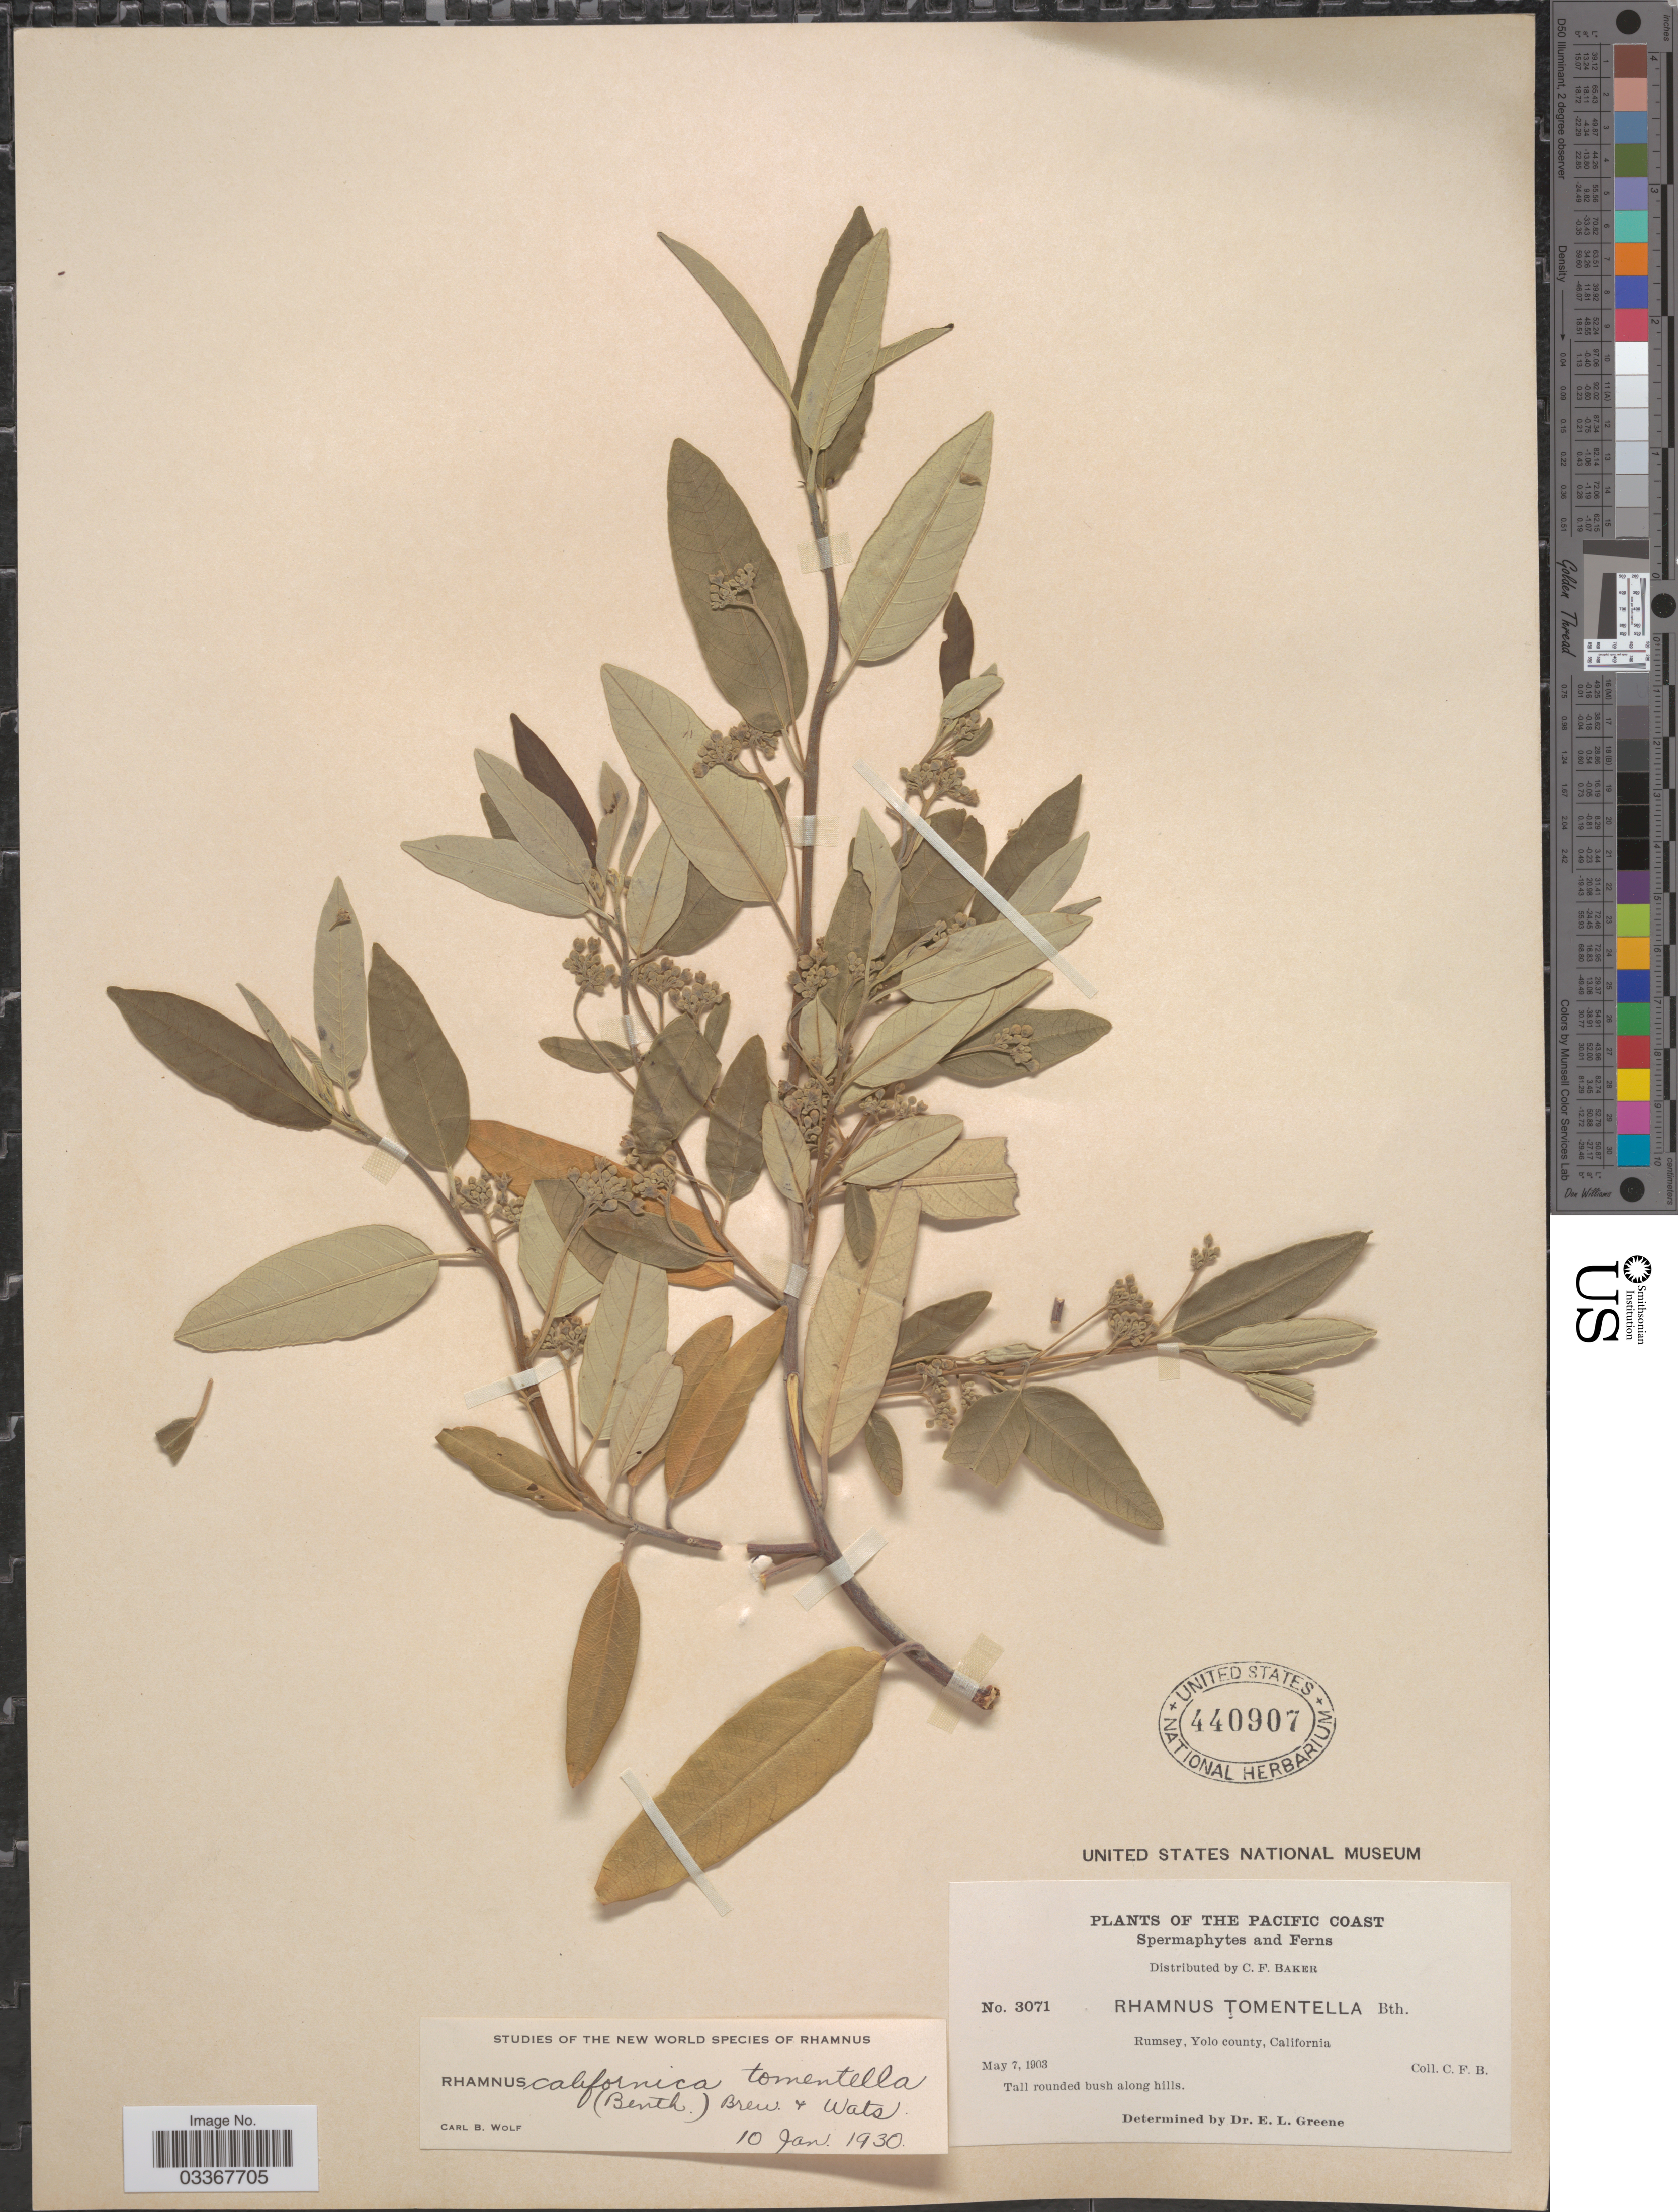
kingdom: Plantae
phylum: Tracheophyta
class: Magnoliopsida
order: Rosales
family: Rhamnaceae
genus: Frangula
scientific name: Frangula californica subsp. tomentella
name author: (Benth.) Kartesz & Gandhi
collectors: C. F. Baker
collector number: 3071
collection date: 1903-05-07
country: United States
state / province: California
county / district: Yolo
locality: The Pacific Coast, Rumsey, Yolo County.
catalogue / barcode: US 440907